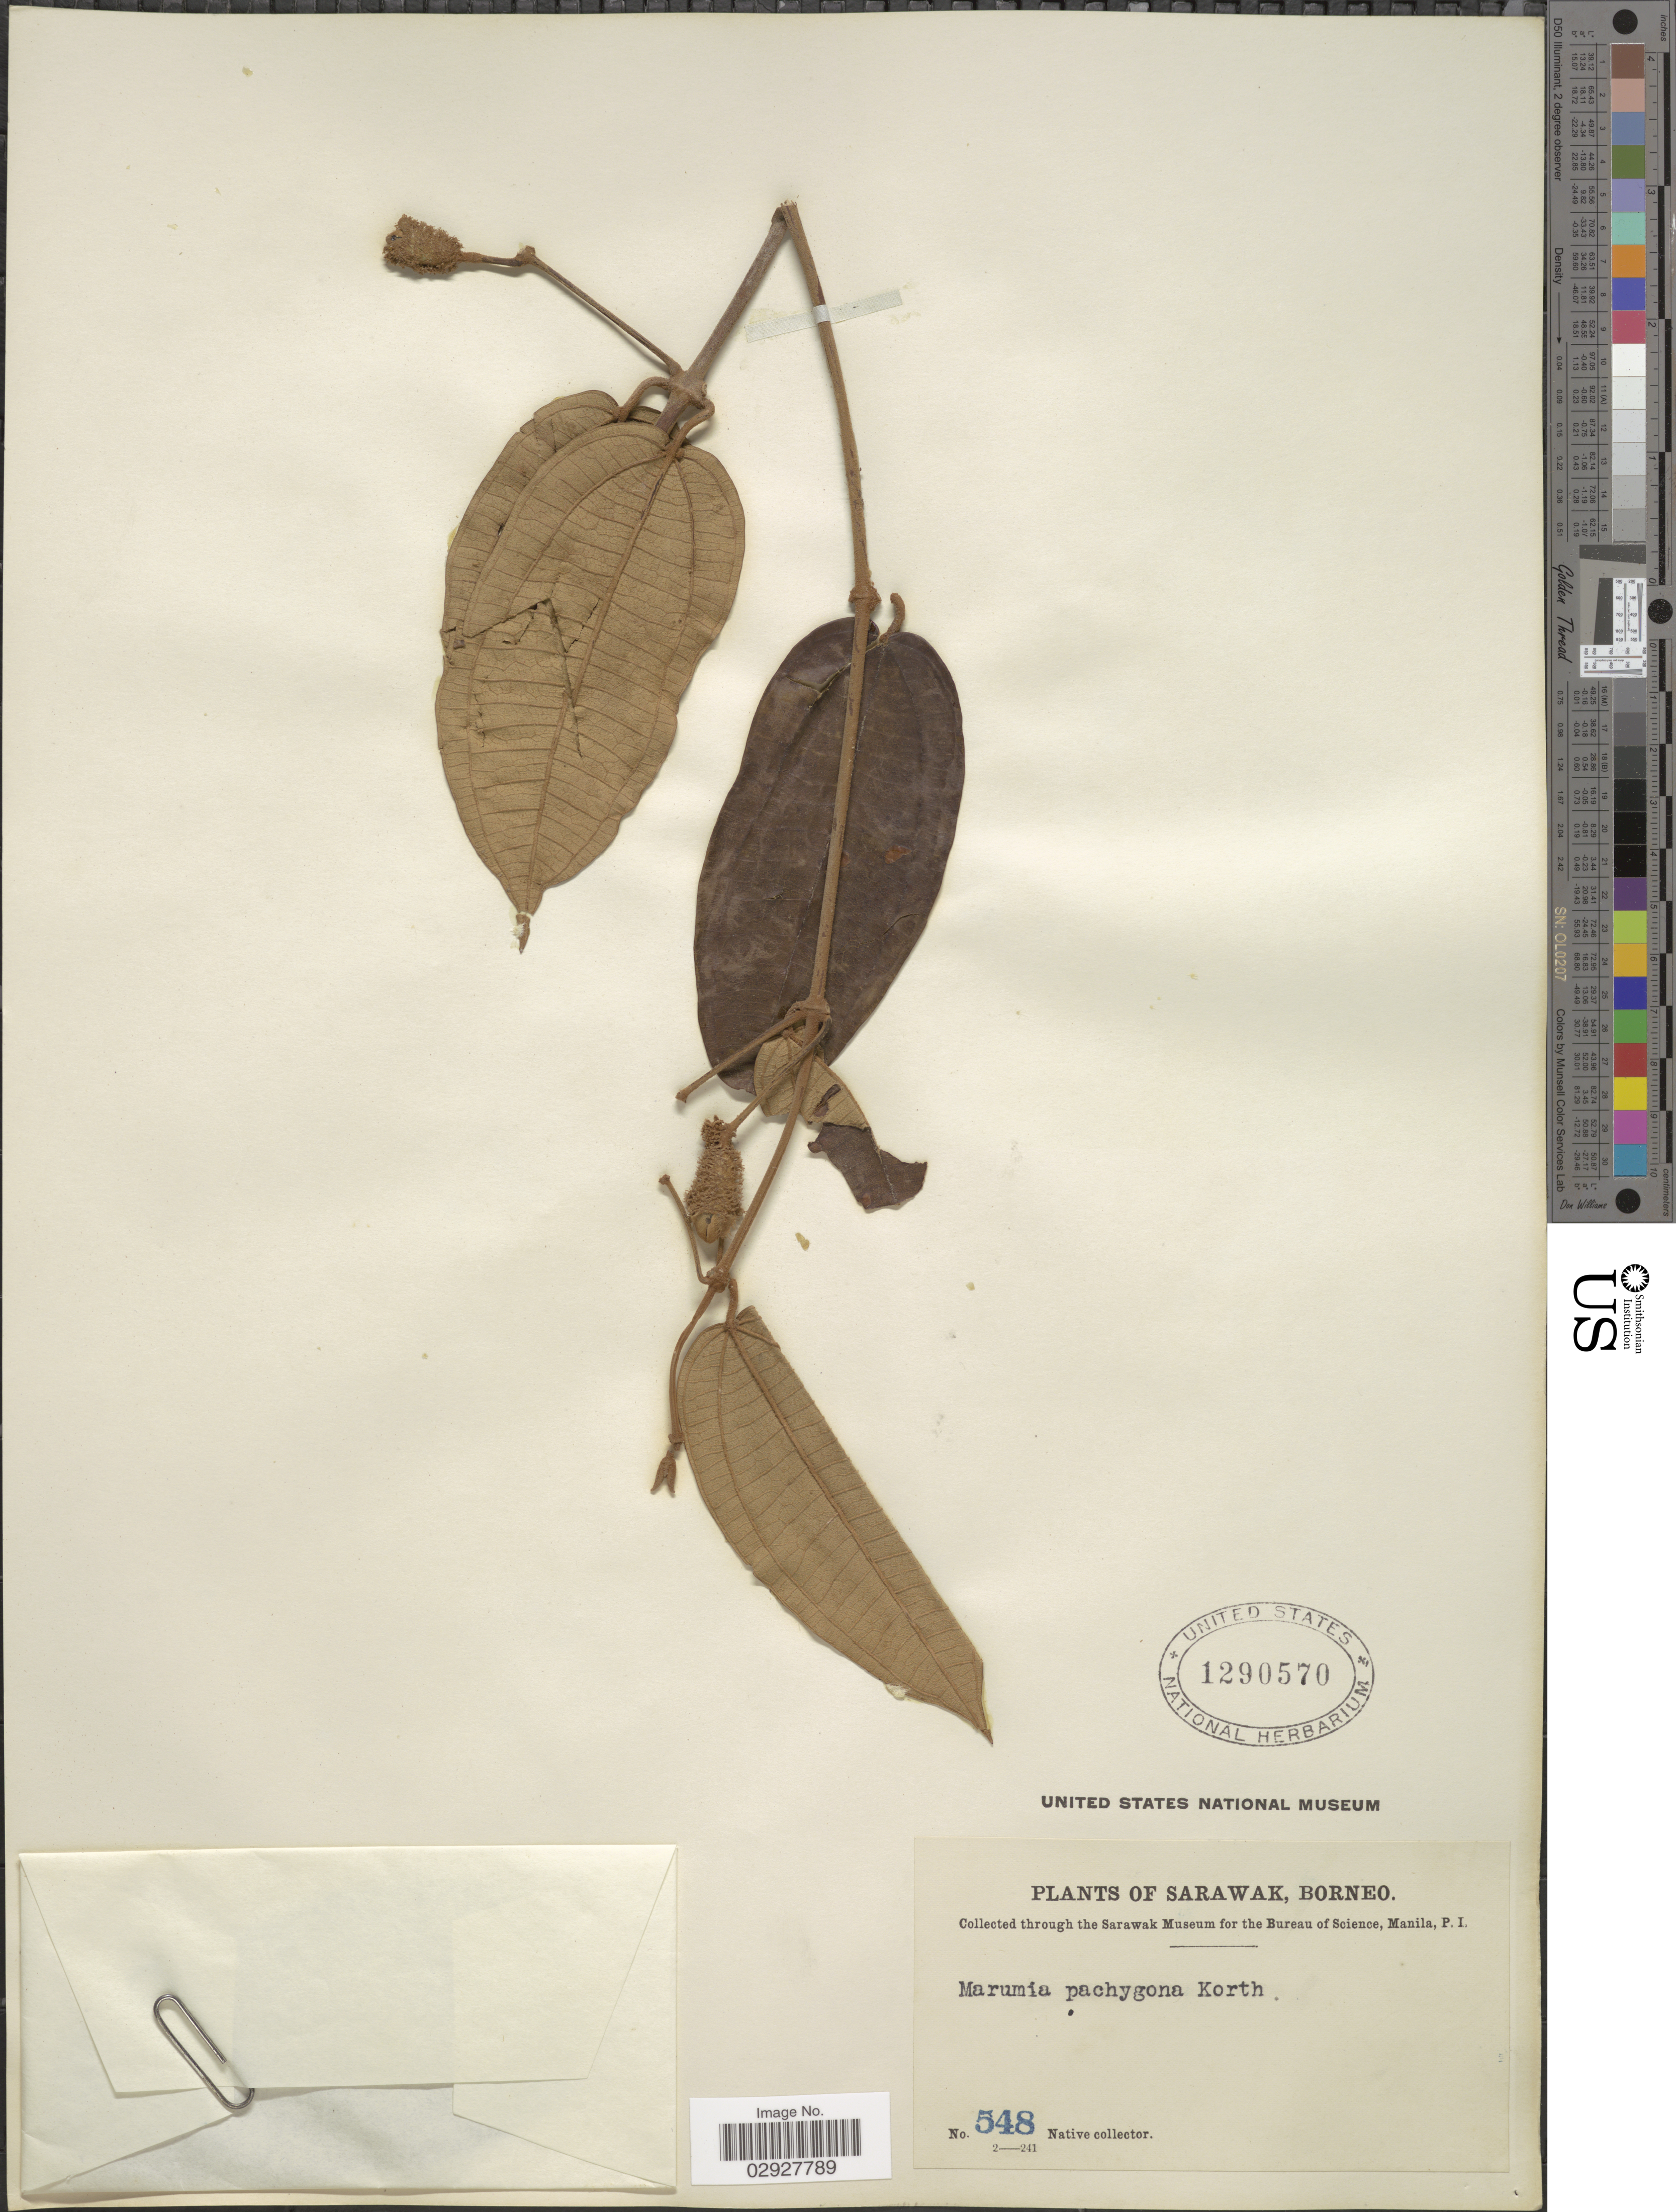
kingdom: Plantae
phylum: Tracheophyta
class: Magnoliopsida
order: Myrtales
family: Melastomataceae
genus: Macrolenes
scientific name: Macrolenes pachygyna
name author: (Korth.) M.P. Nayar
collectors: Native collector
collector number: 548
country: Malaysia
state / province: Sarawak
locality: Borneo.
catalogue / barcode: US 1290570